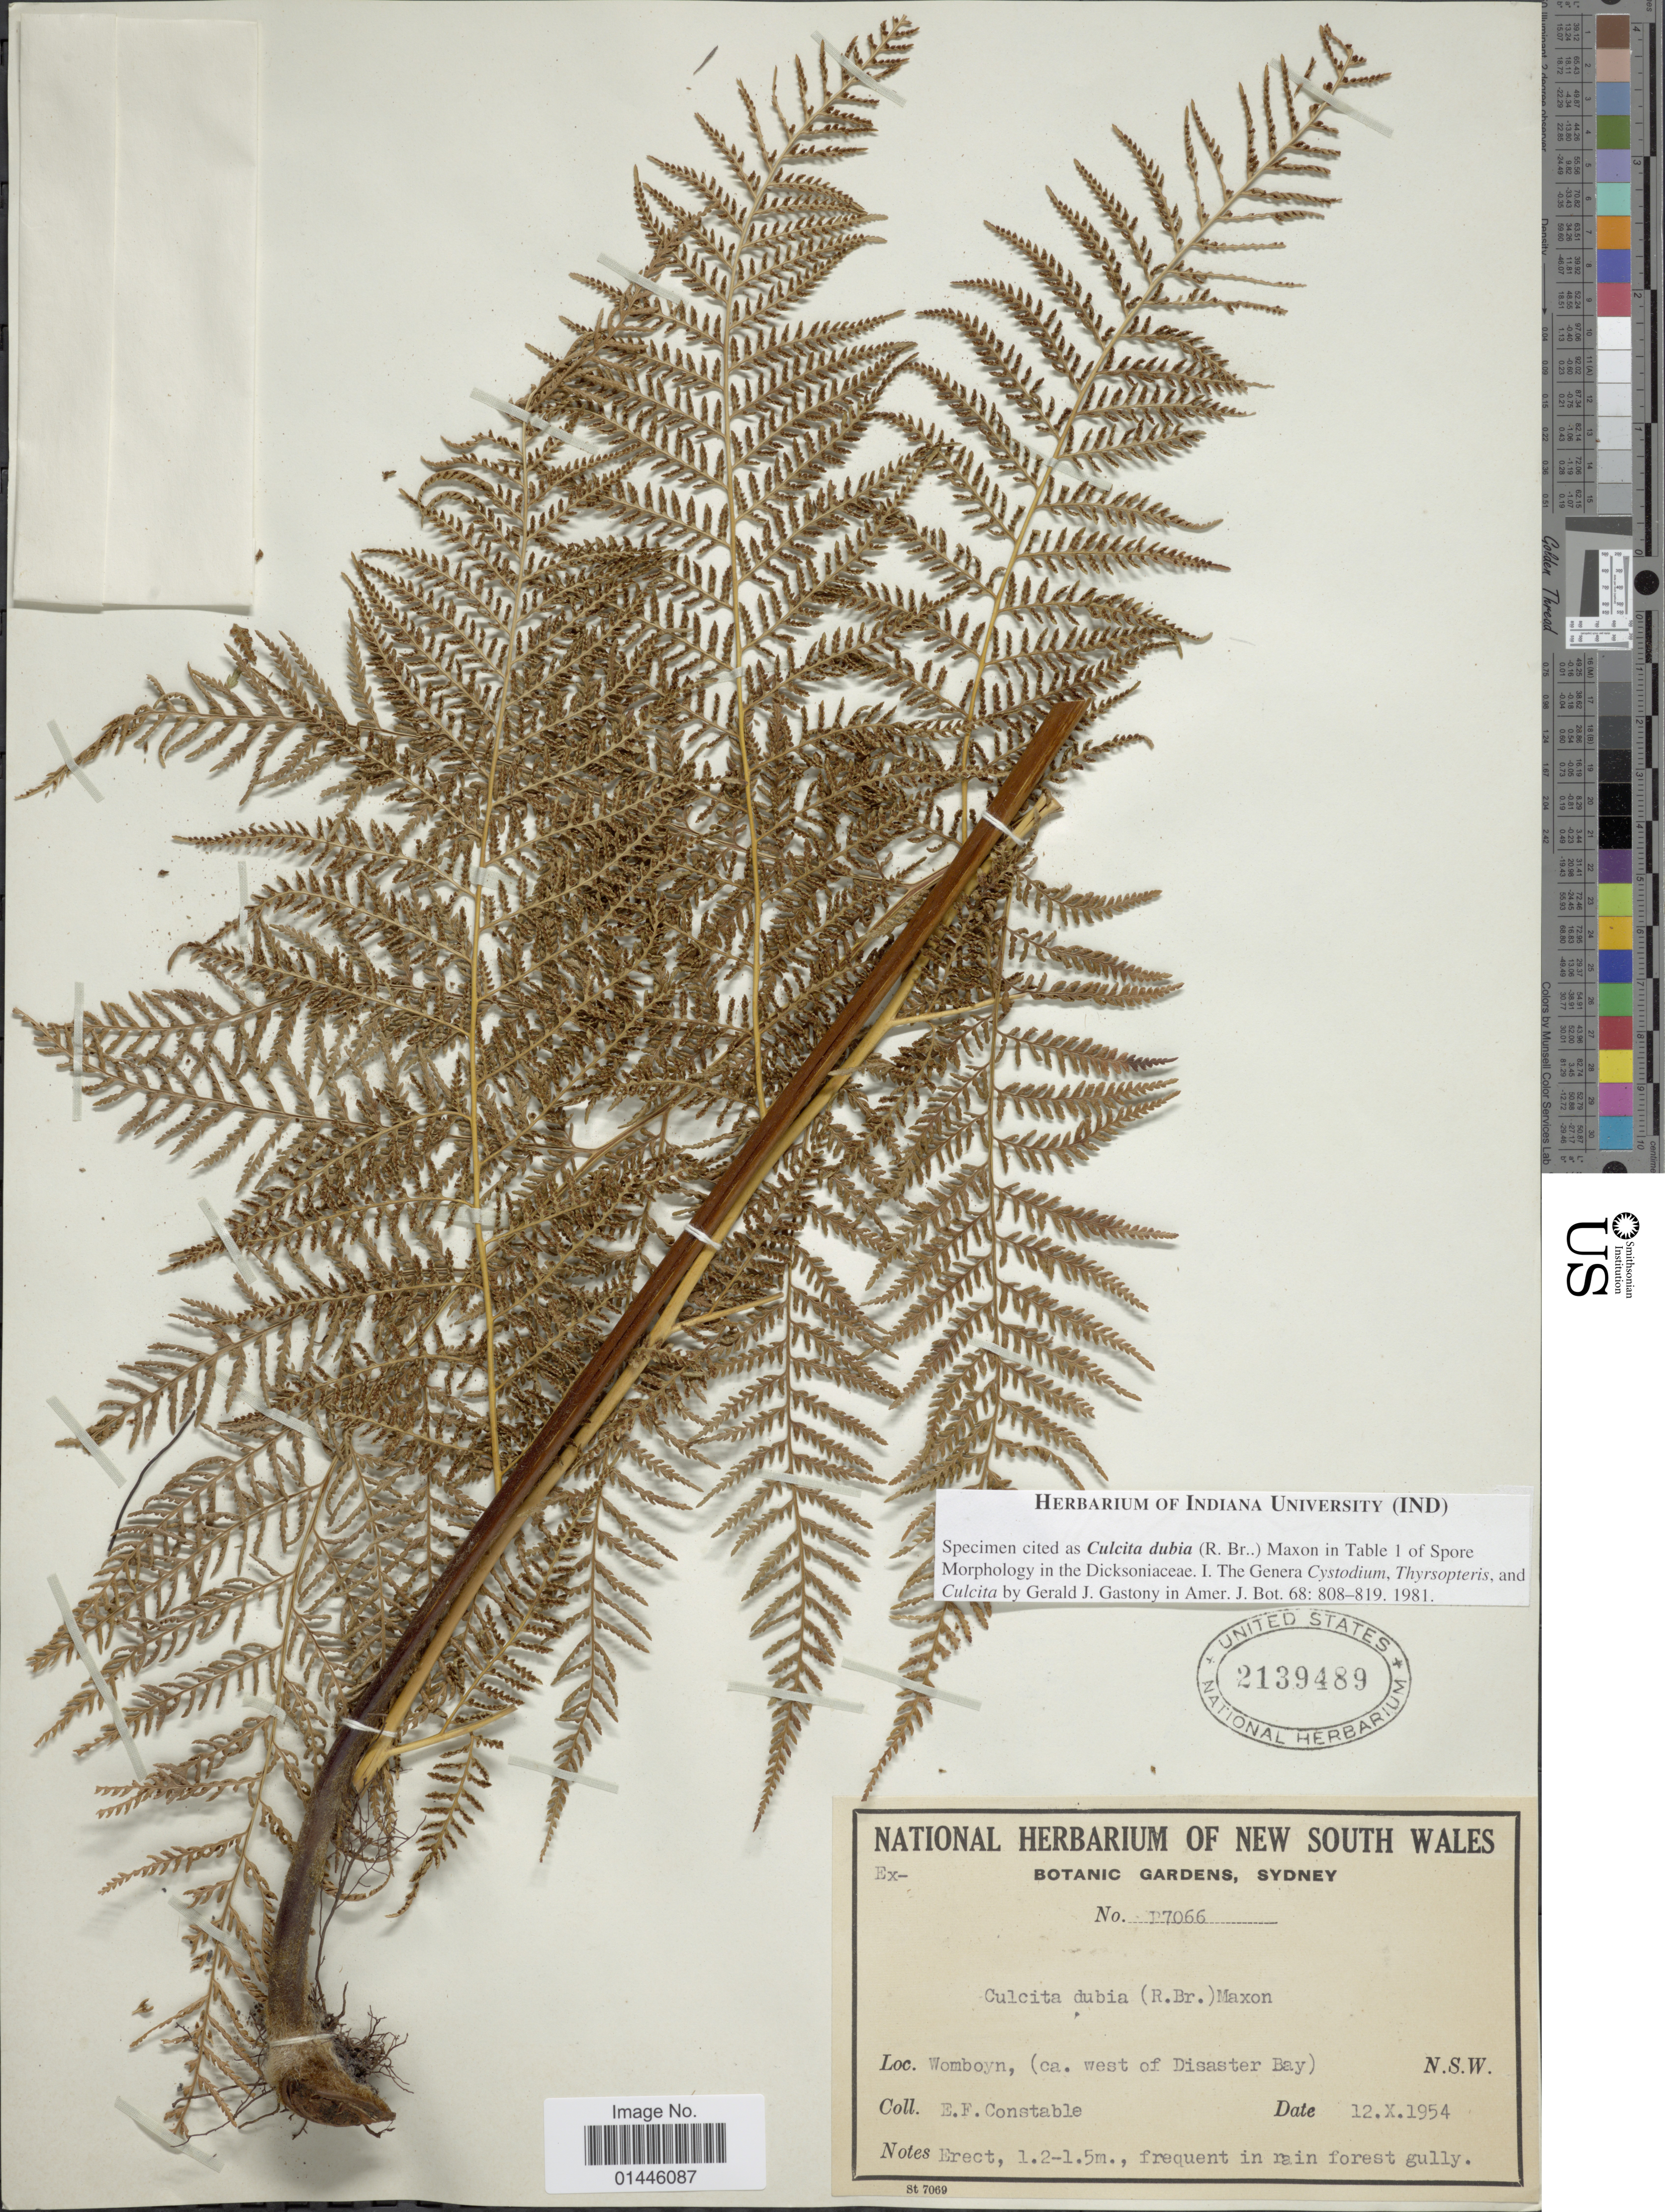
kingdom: Plantae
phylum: Tracheophyta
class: Polypodiopsida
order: Cyatheales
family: Dicksoniaceae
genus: Calochlaena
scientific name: Calochlaena dubia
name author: (R. Br.) M.D. Turner & R.A. White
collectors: E. F. Constable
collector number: P7066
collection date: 1954-10-12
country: Australia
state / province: New South Wales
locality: Womboyn, (ca. west of Disaster Bay).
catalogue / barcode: US 2139489